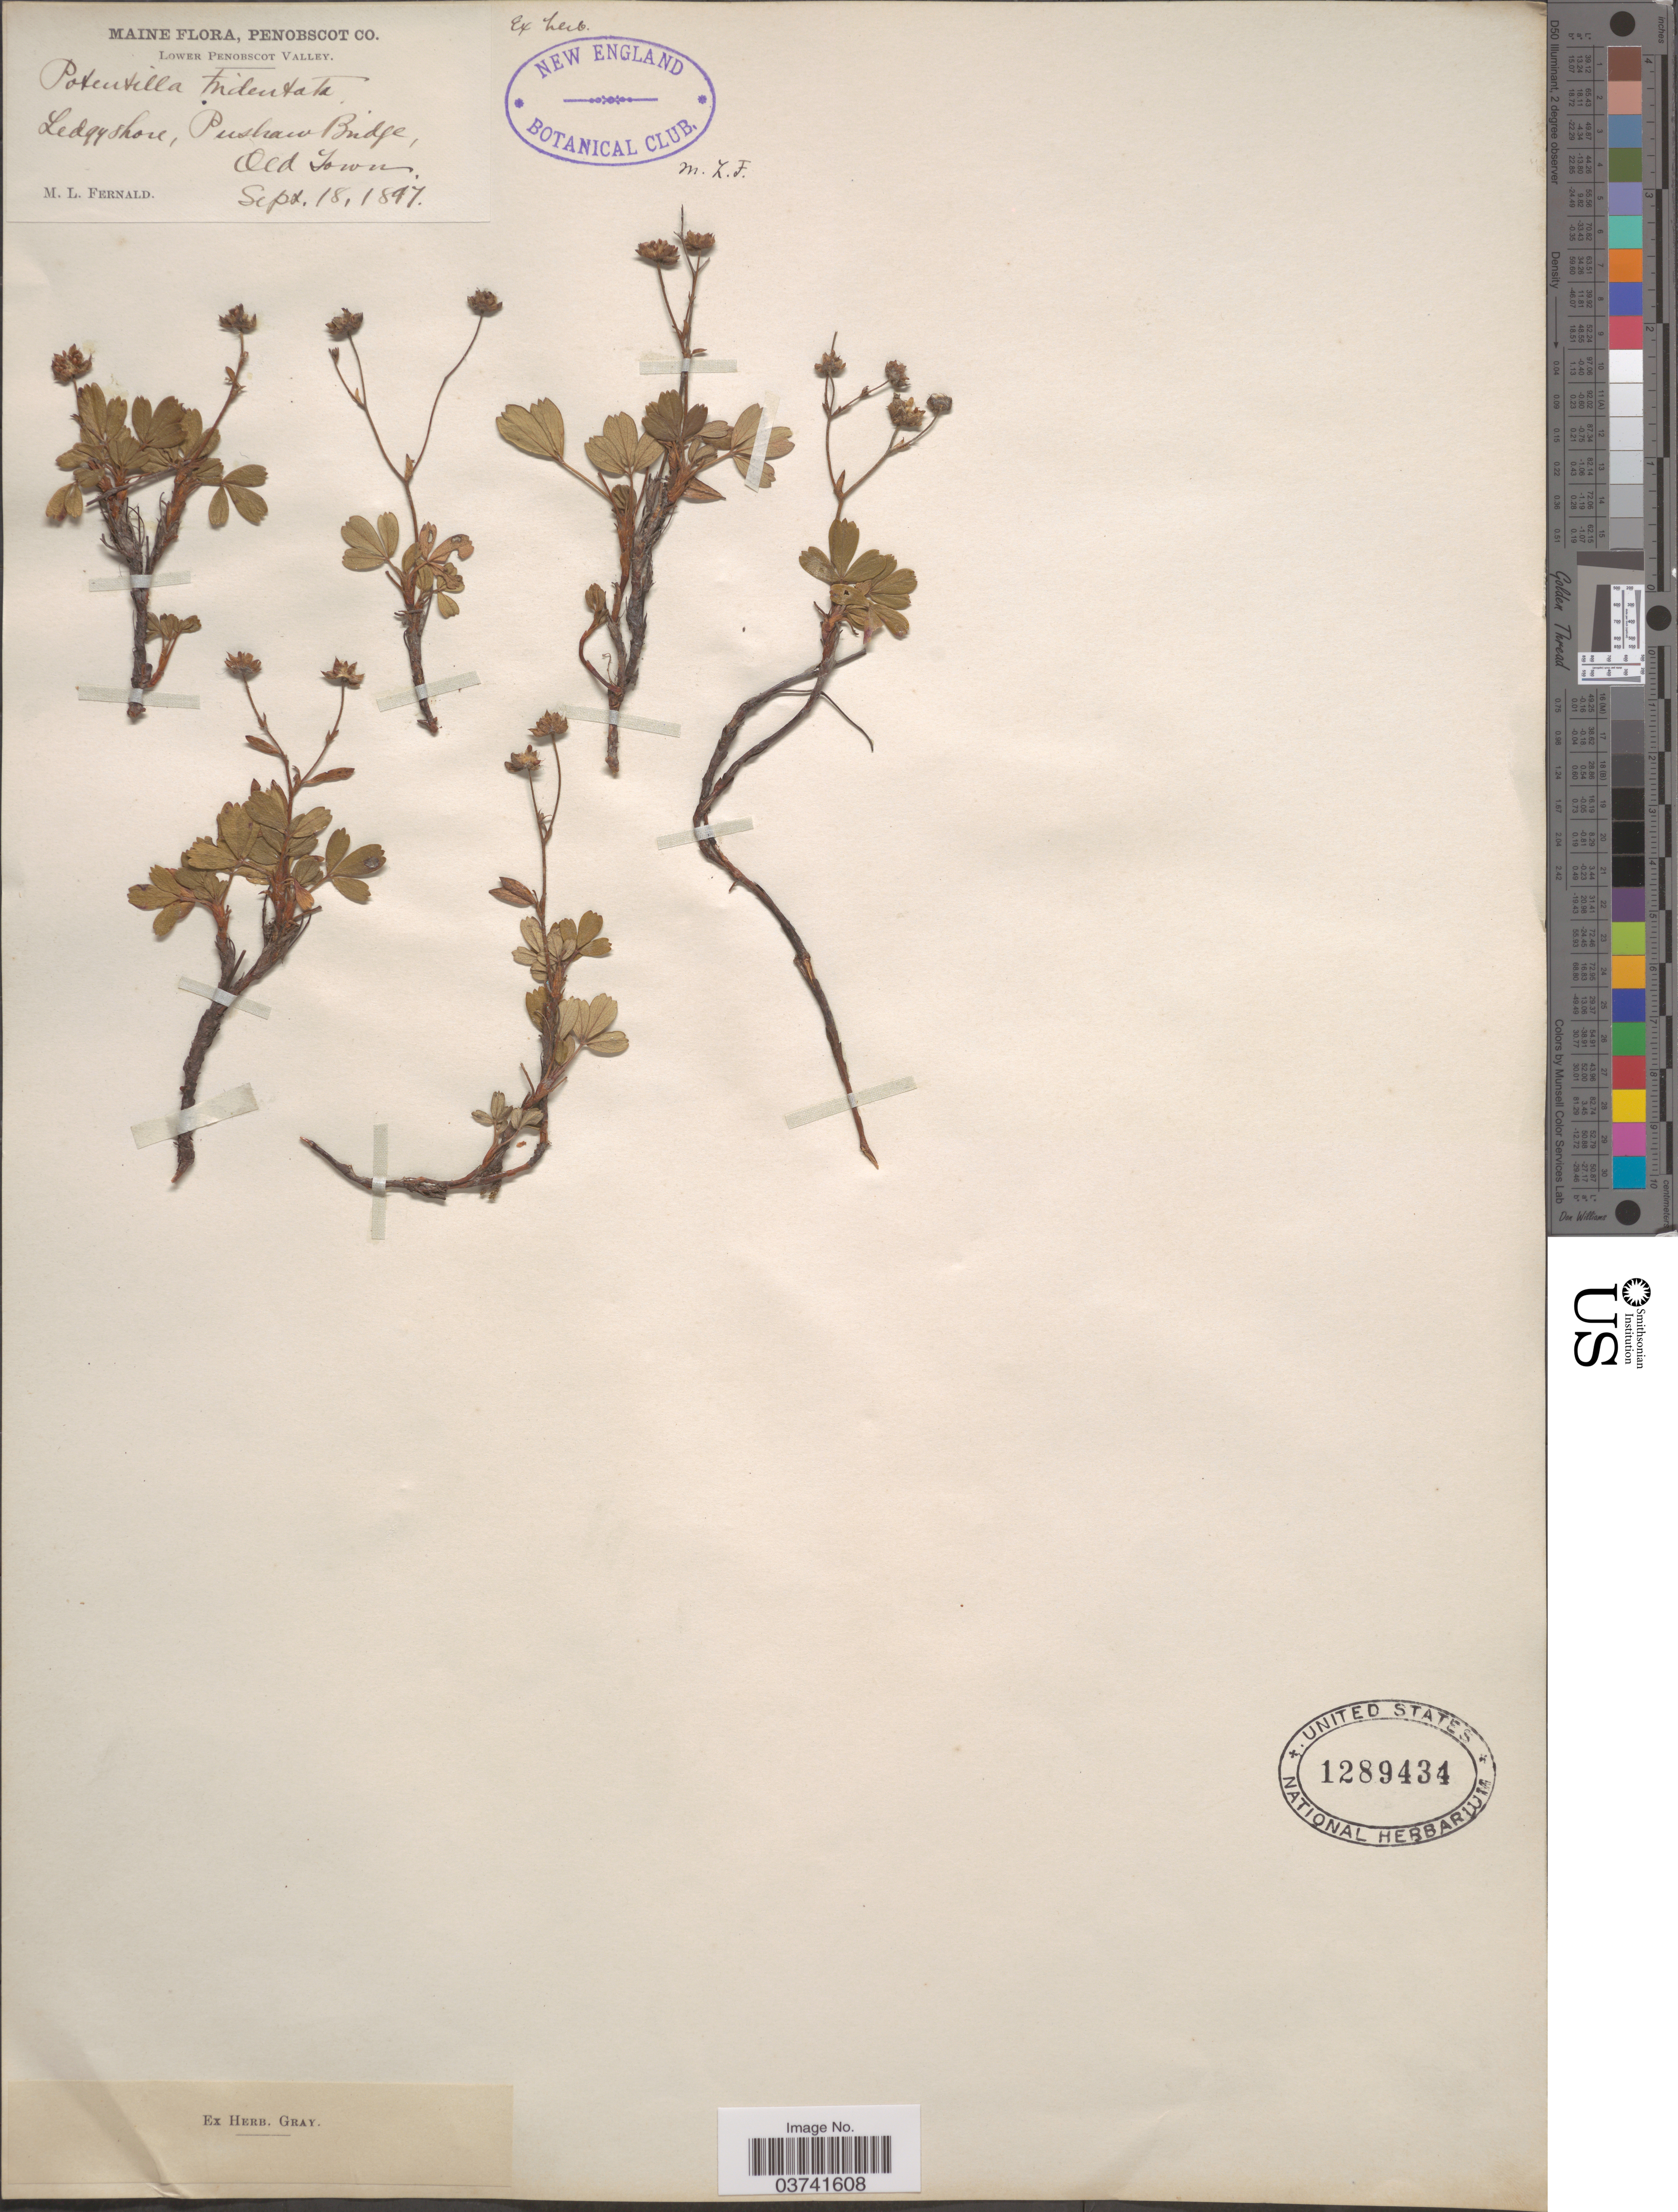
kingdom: Plantae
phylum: Tracheophyta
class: Magnoliopsida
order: Rosales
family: Rosaceae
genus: Potentilla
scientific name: Potentilla tridentata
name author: Aiton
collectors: M. L. Fernald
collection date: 1897-09-18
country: United States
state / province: Maine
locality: Penobscot Co. Lower Penobscot Valley. Ledgy shore, Pushaw Bridge, Old Town.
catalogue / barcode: US 1289434